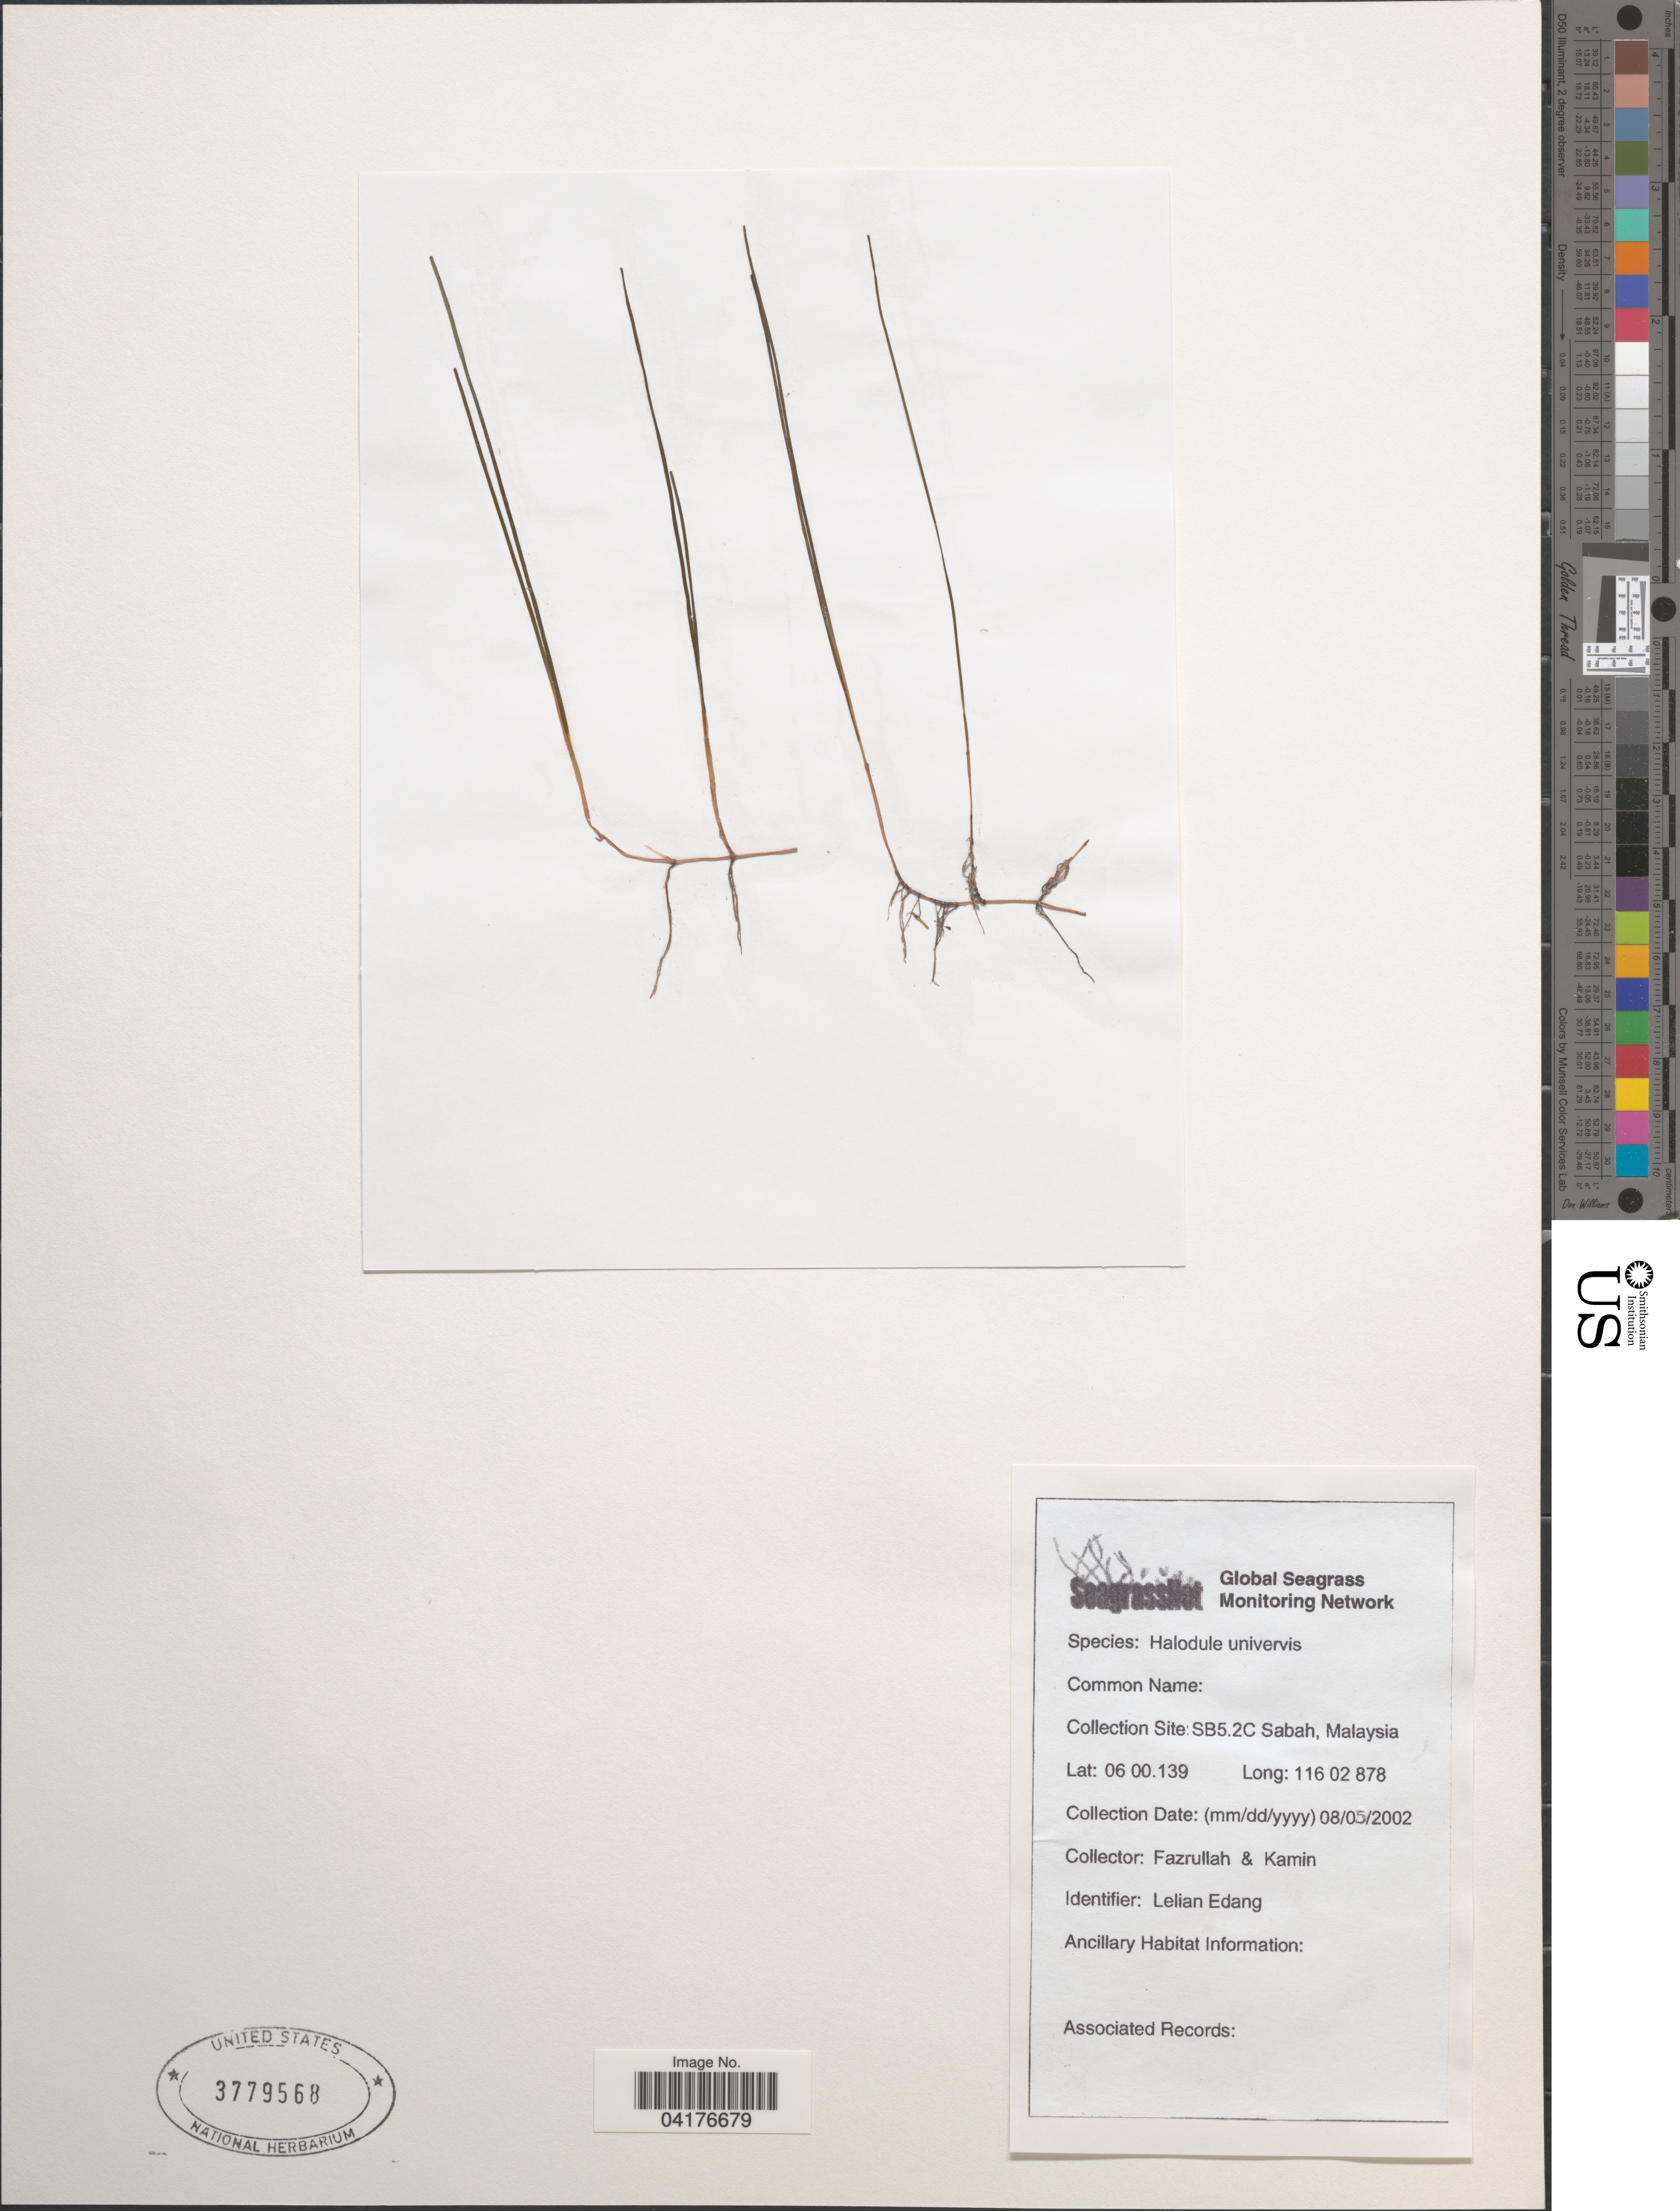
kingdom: Plantae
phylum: Tracheophyta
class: Liliopsida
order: Alismatales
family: Cymodoceaceae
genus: Halodule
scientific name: Halodule uninervis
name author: (Forssk.) Asch.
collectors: Fazrullah & Kamin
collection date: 2002-08-05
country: Malaysia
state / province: Sabah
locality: SB5.2B.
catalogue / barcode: US 3779569